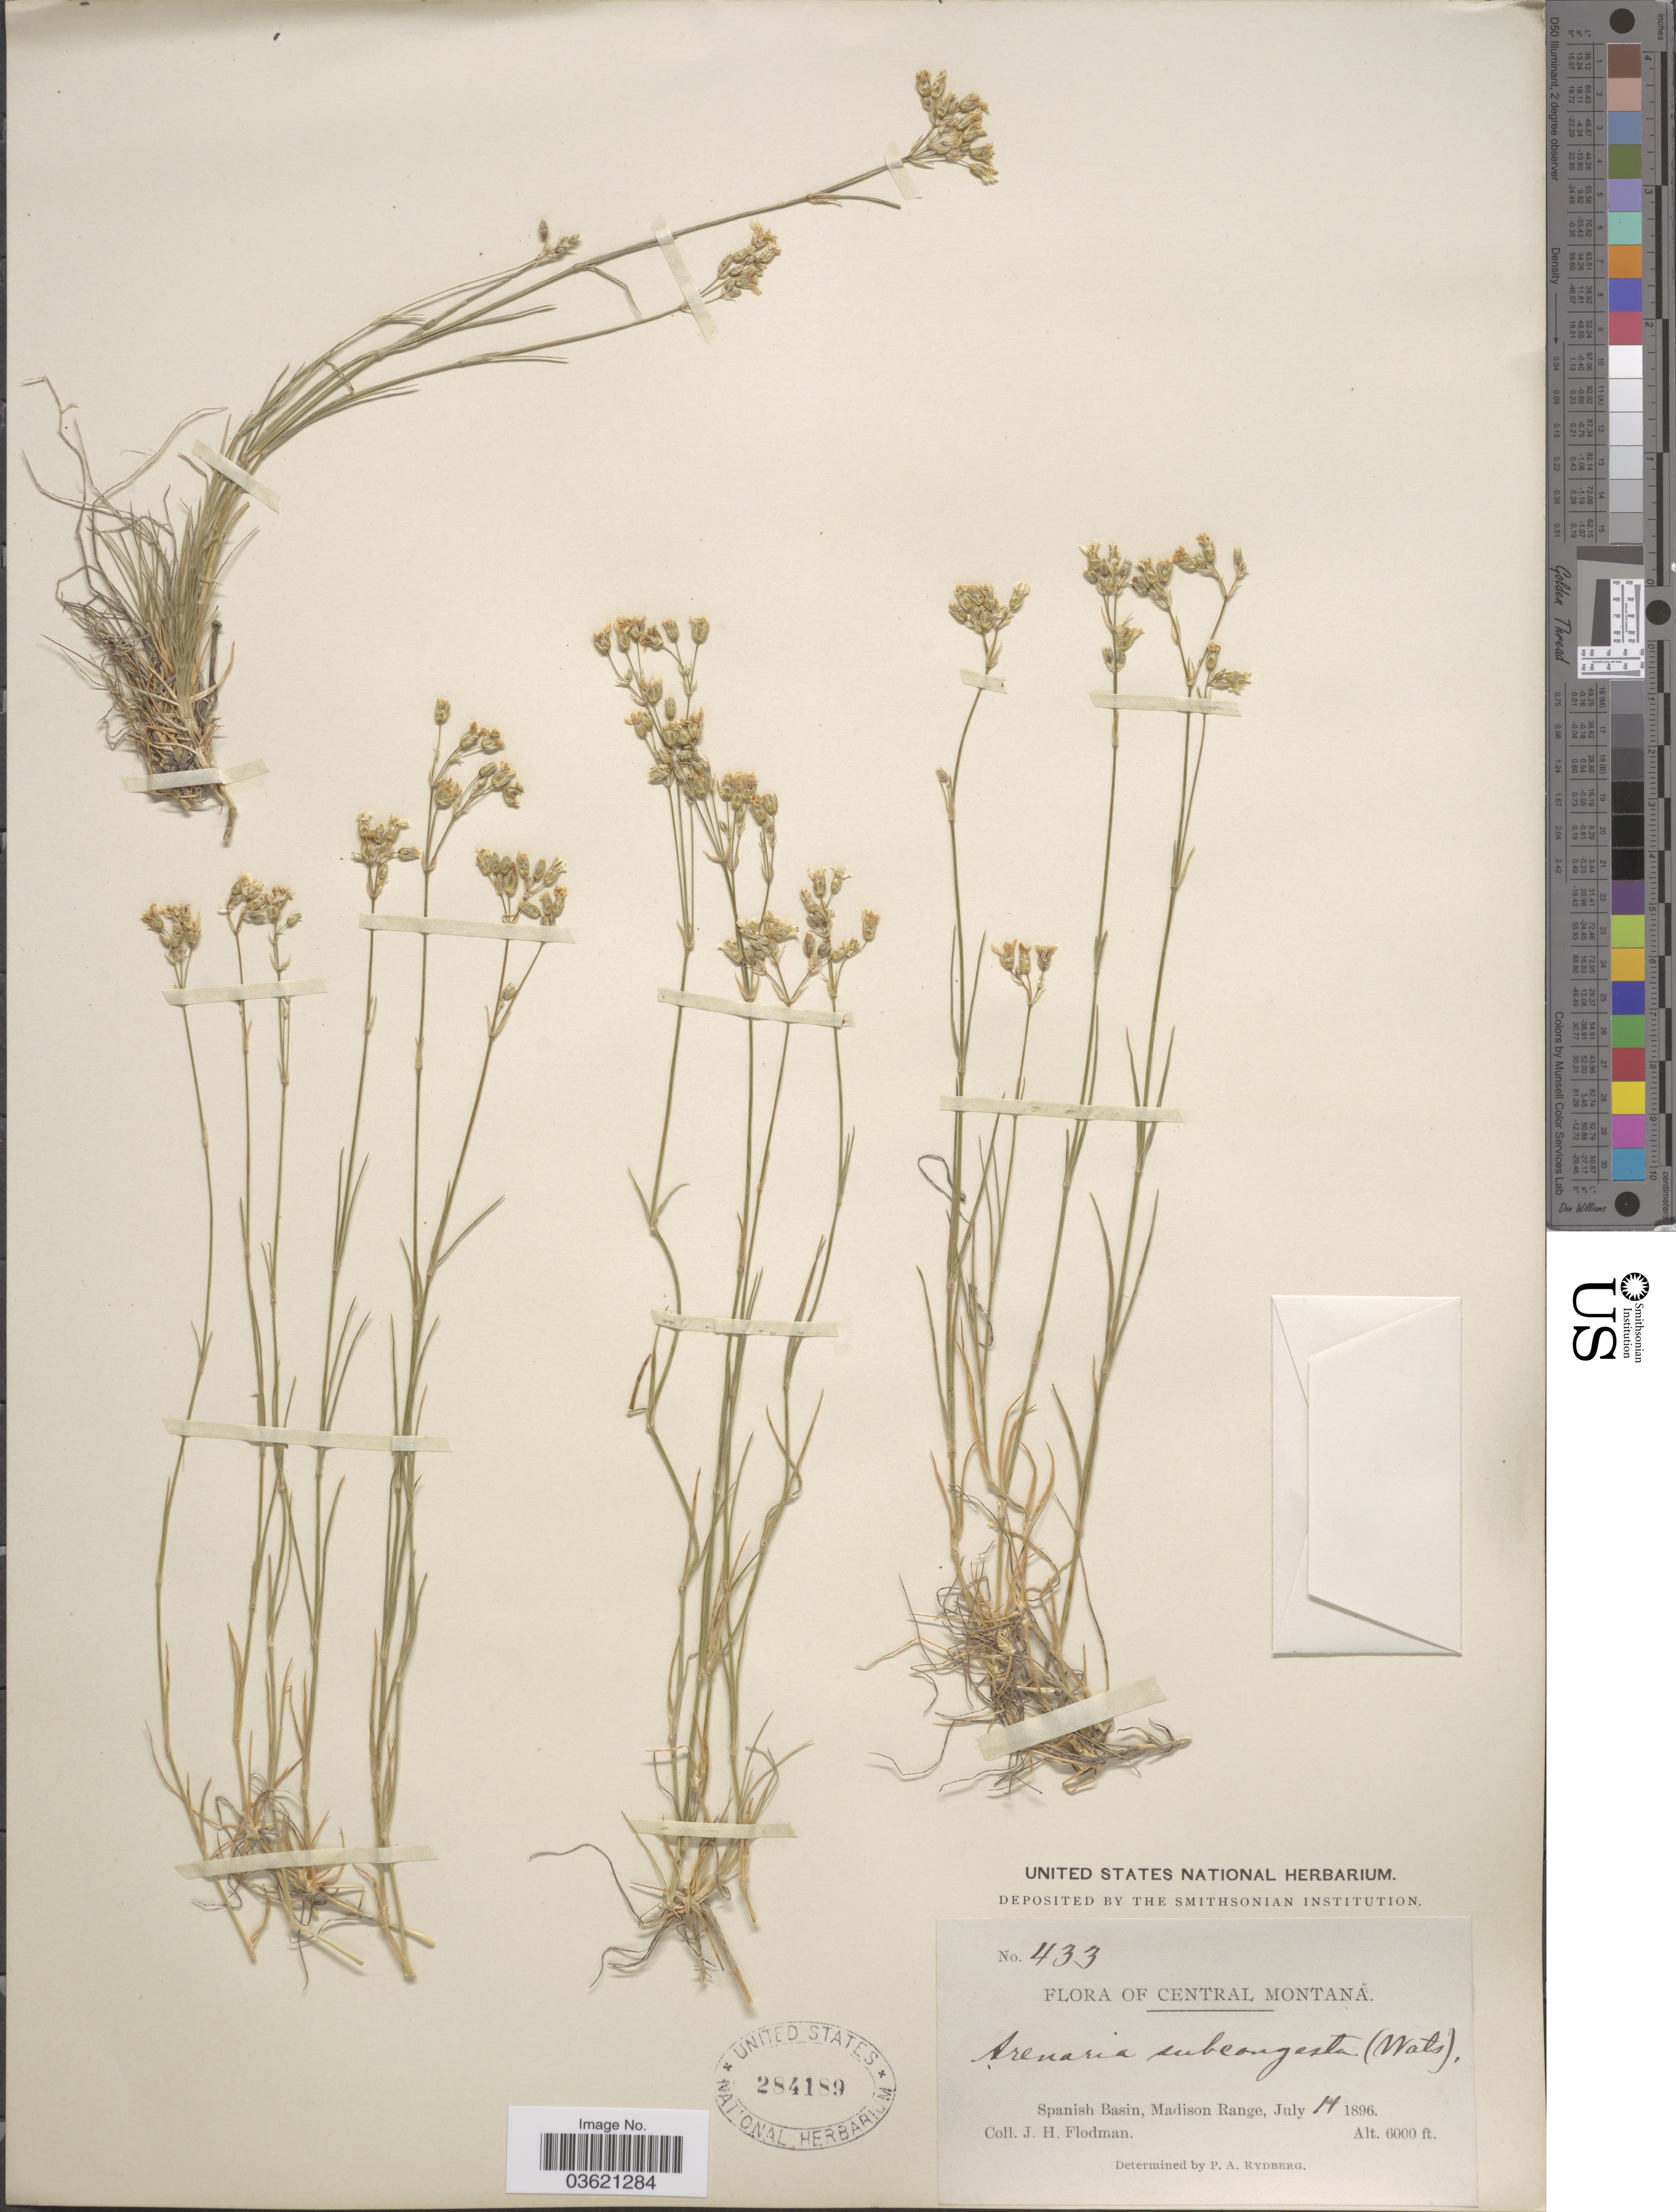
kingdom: Plantae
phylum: Tracheophyta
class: Magnoliopsida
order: Caryophyllales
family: Caryophyllaceae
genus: Eremogone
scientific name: Eremogone congesta var. lithophila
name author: (Rydb.) Dorn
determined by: Strong, Mark T., (BOT), Smithsonian Institution - National Museum of Natural History (UNITED STATES)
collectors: J. Flodman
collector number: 433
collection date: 1896-07-14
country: United States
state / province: Montana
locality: Central Montana. Spanish Basin, Madison Range.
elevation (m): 1829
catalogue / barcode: US 284189